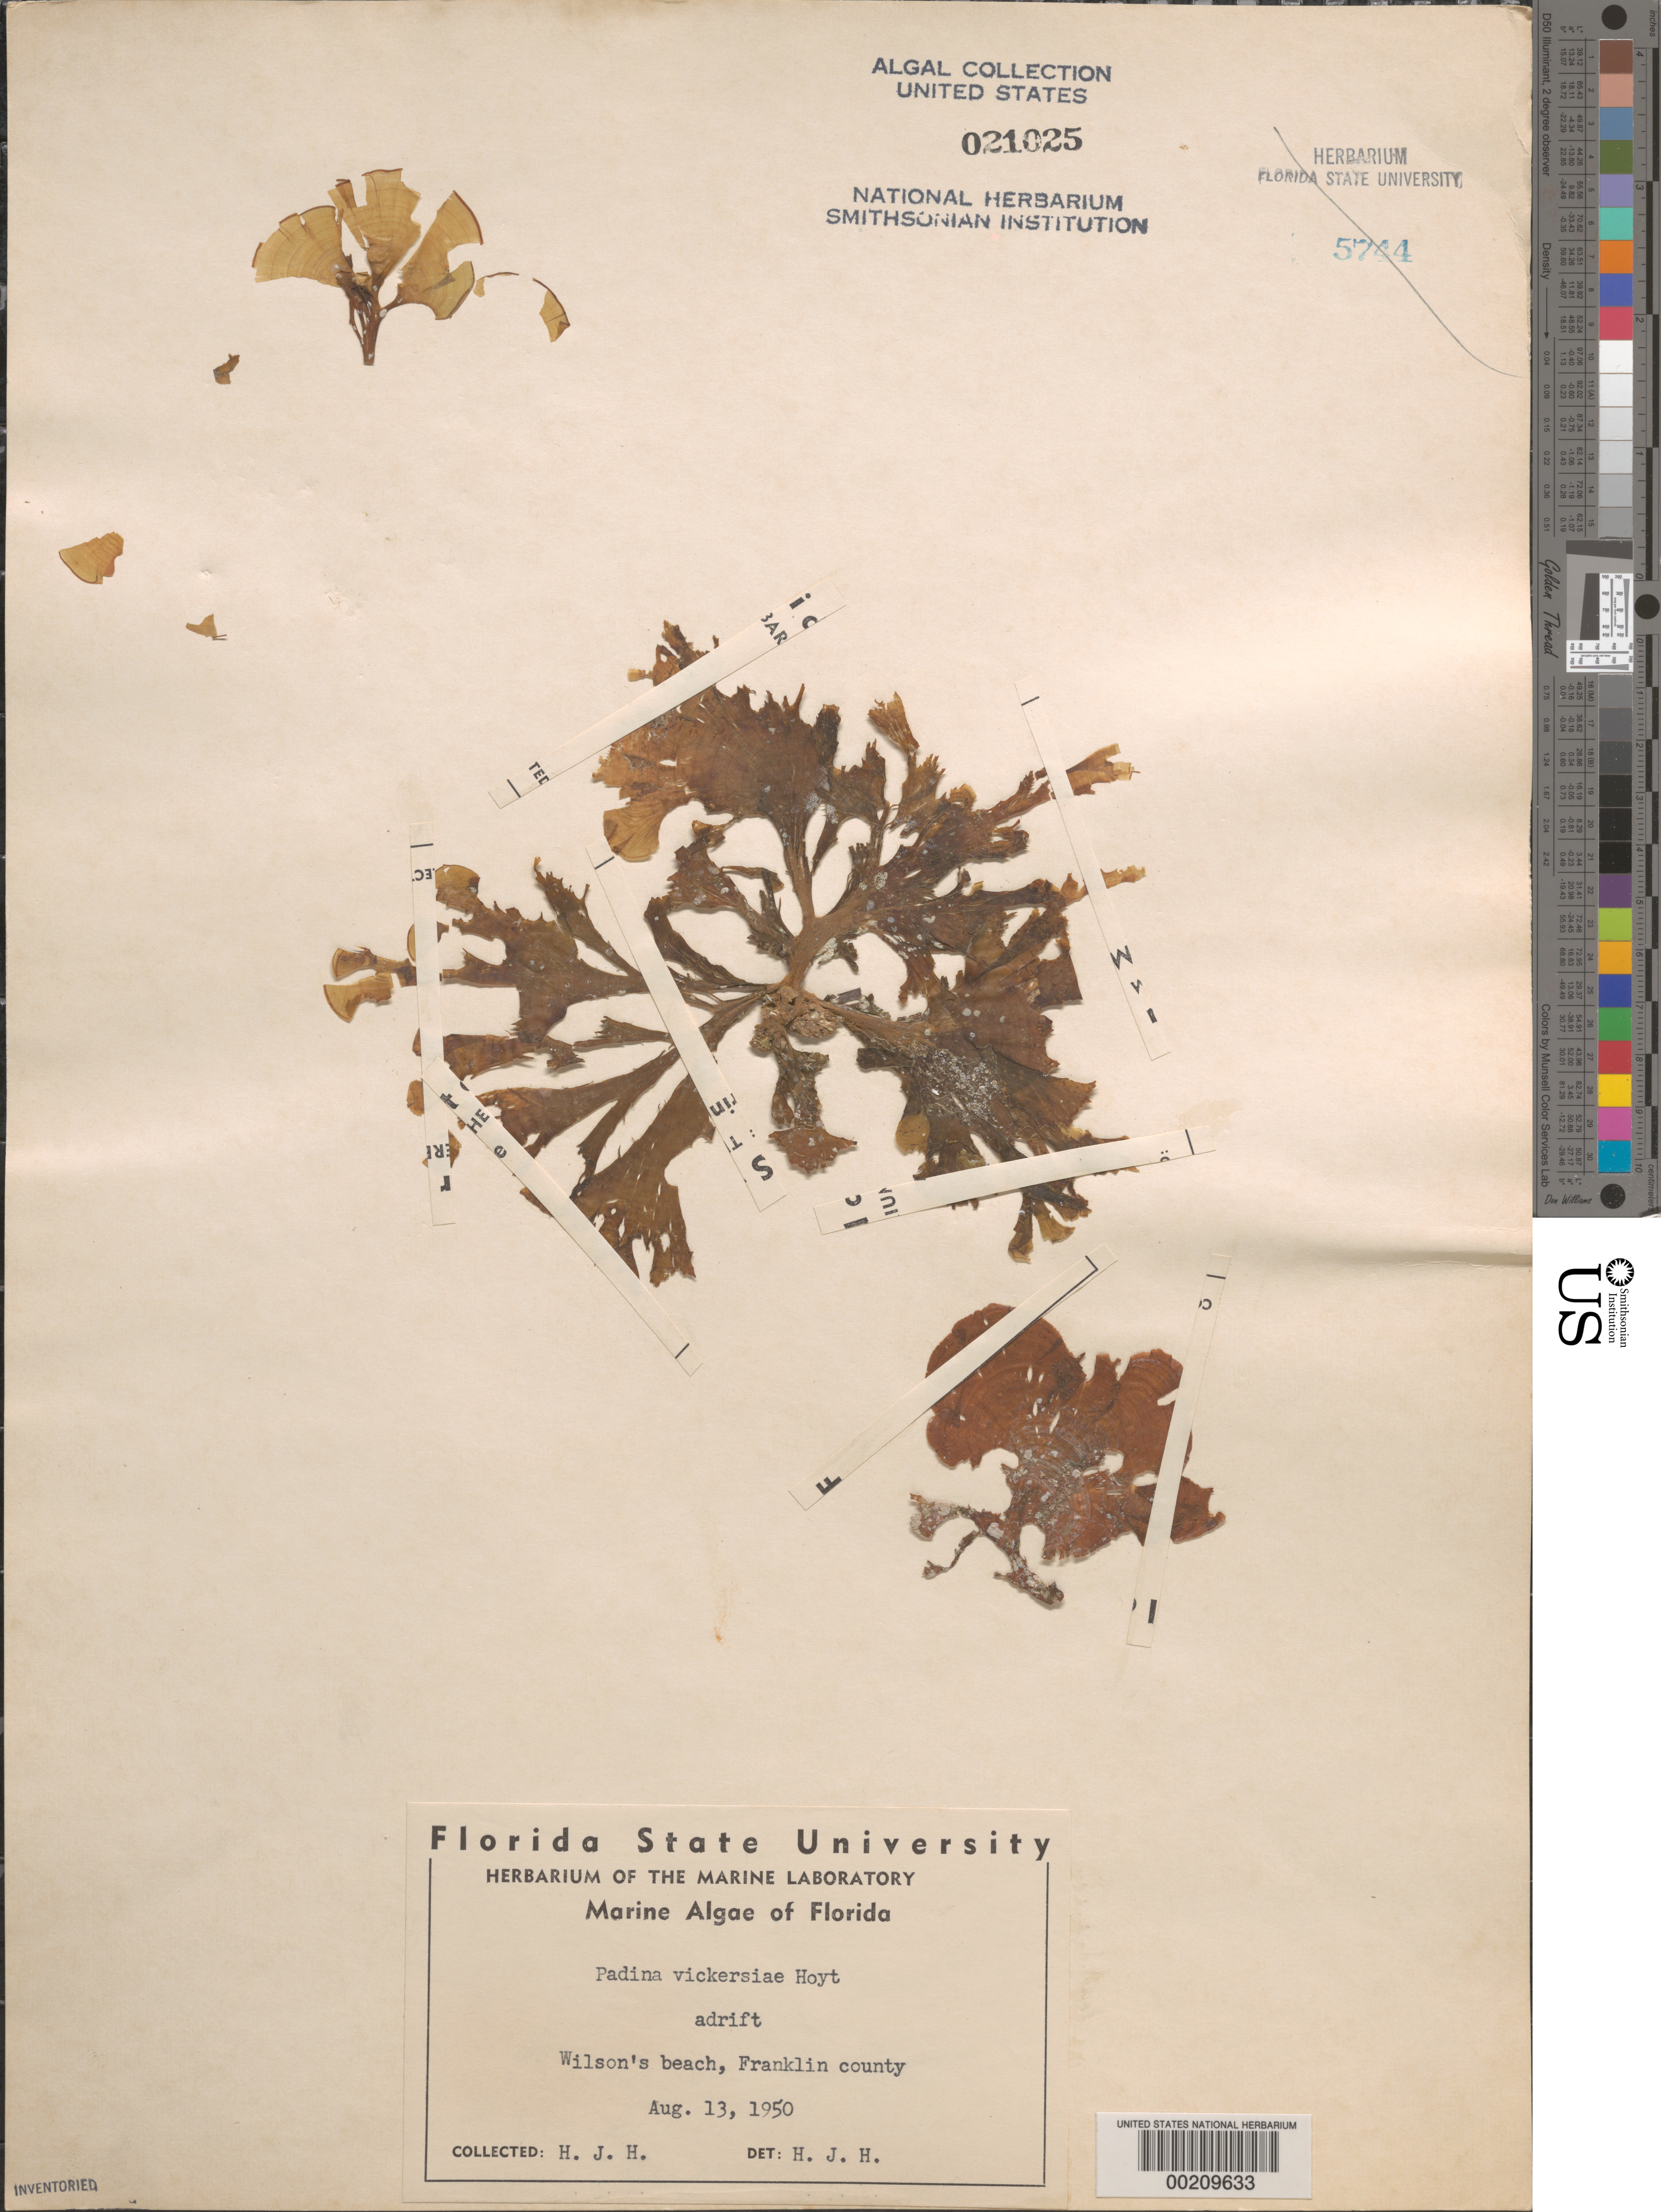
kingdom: Chromista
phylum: Ochrophyta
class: Phaeophyceae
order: Dictyotales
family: Dictyotaceae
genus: Padina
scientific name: Padina gymnospora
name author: (Kütz.) O.G. Sond.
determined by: Algae name updating Project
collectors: H. J. Humm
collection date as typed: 13 Aug 1950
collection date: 1950-08-13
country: United States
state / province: Florida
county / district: Franklin County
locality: Wilson's Beach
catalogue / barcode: US 21025